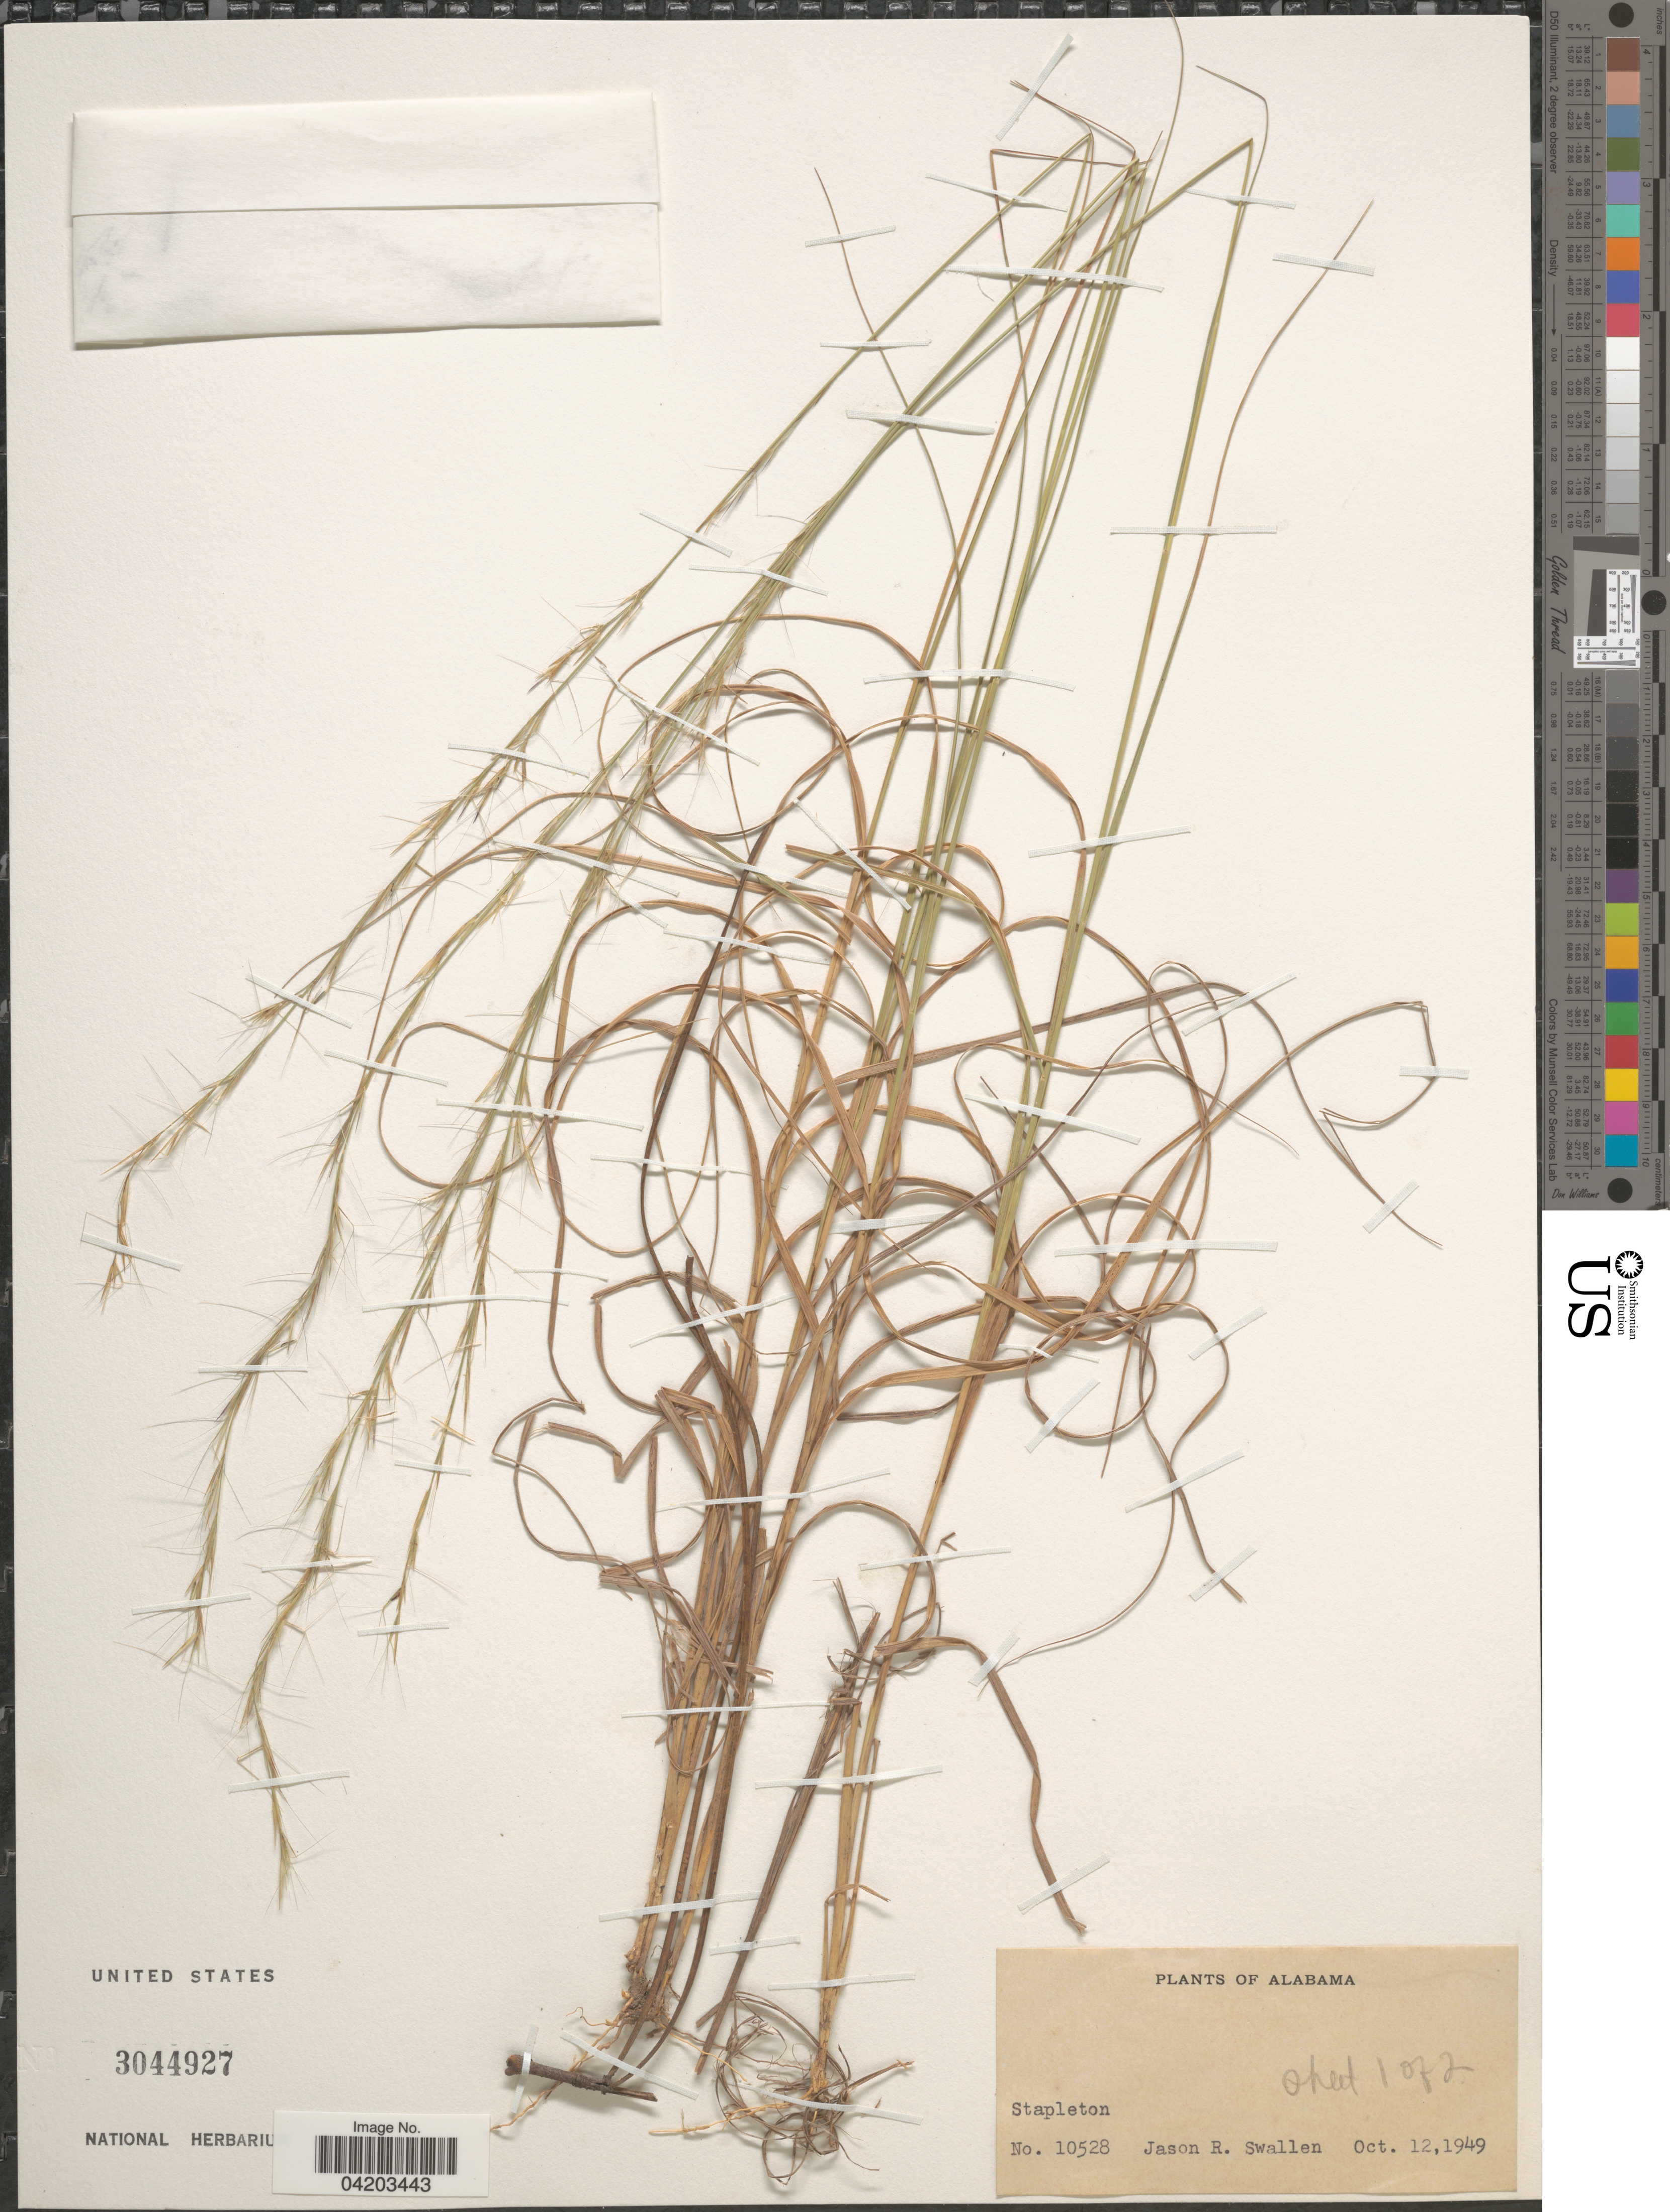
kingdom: Plantae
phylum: Tracheophyta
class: Liliopsida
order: Poales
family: Poaceae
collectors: J. R. Swallen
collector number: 10528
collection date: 1949-10-12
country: United States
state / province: Alabama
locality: Stapleton.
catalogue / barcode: US 3044927